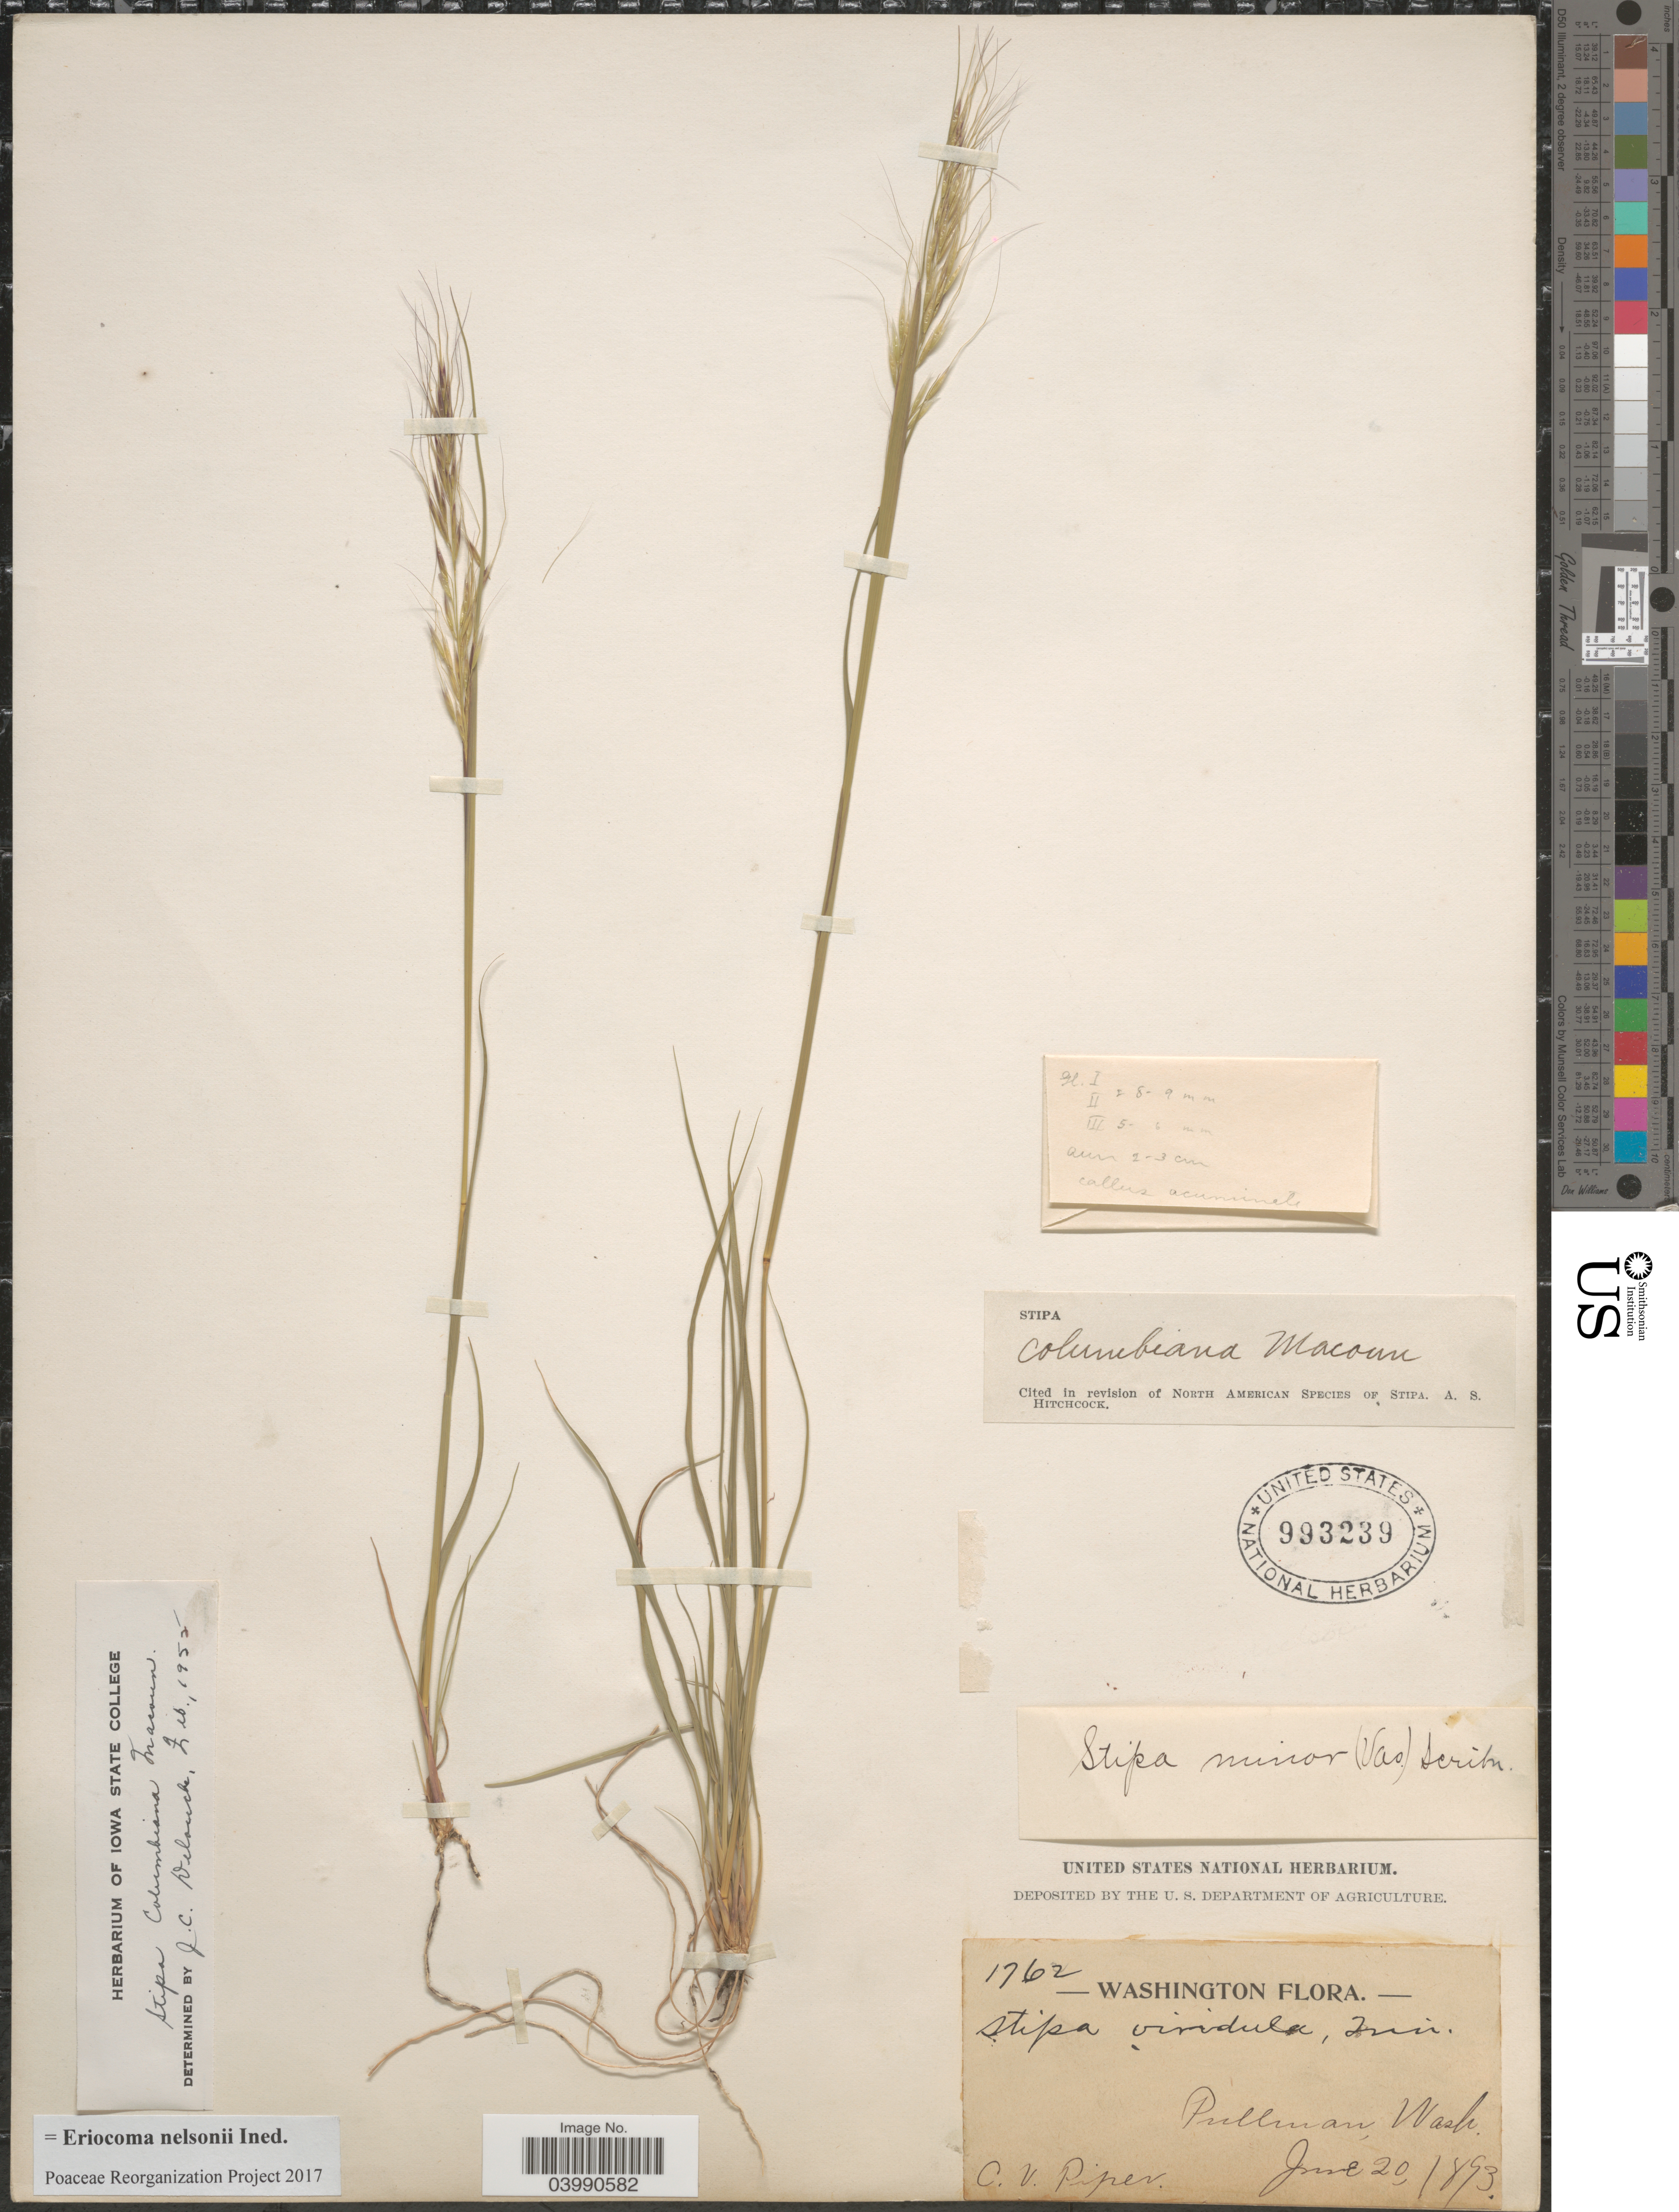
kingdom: Plantae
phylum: Tracheophyta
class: Liliopsida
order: Poales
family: Poaceae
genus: Eriocoma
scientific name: Eriocoma nelsonii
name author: (Scribn.) Romasch.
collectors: C. V. Piper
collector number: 1762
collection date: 1893-06-20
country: United States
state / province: Washington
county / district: Whitman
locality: Pullman.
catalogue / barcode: US 993239